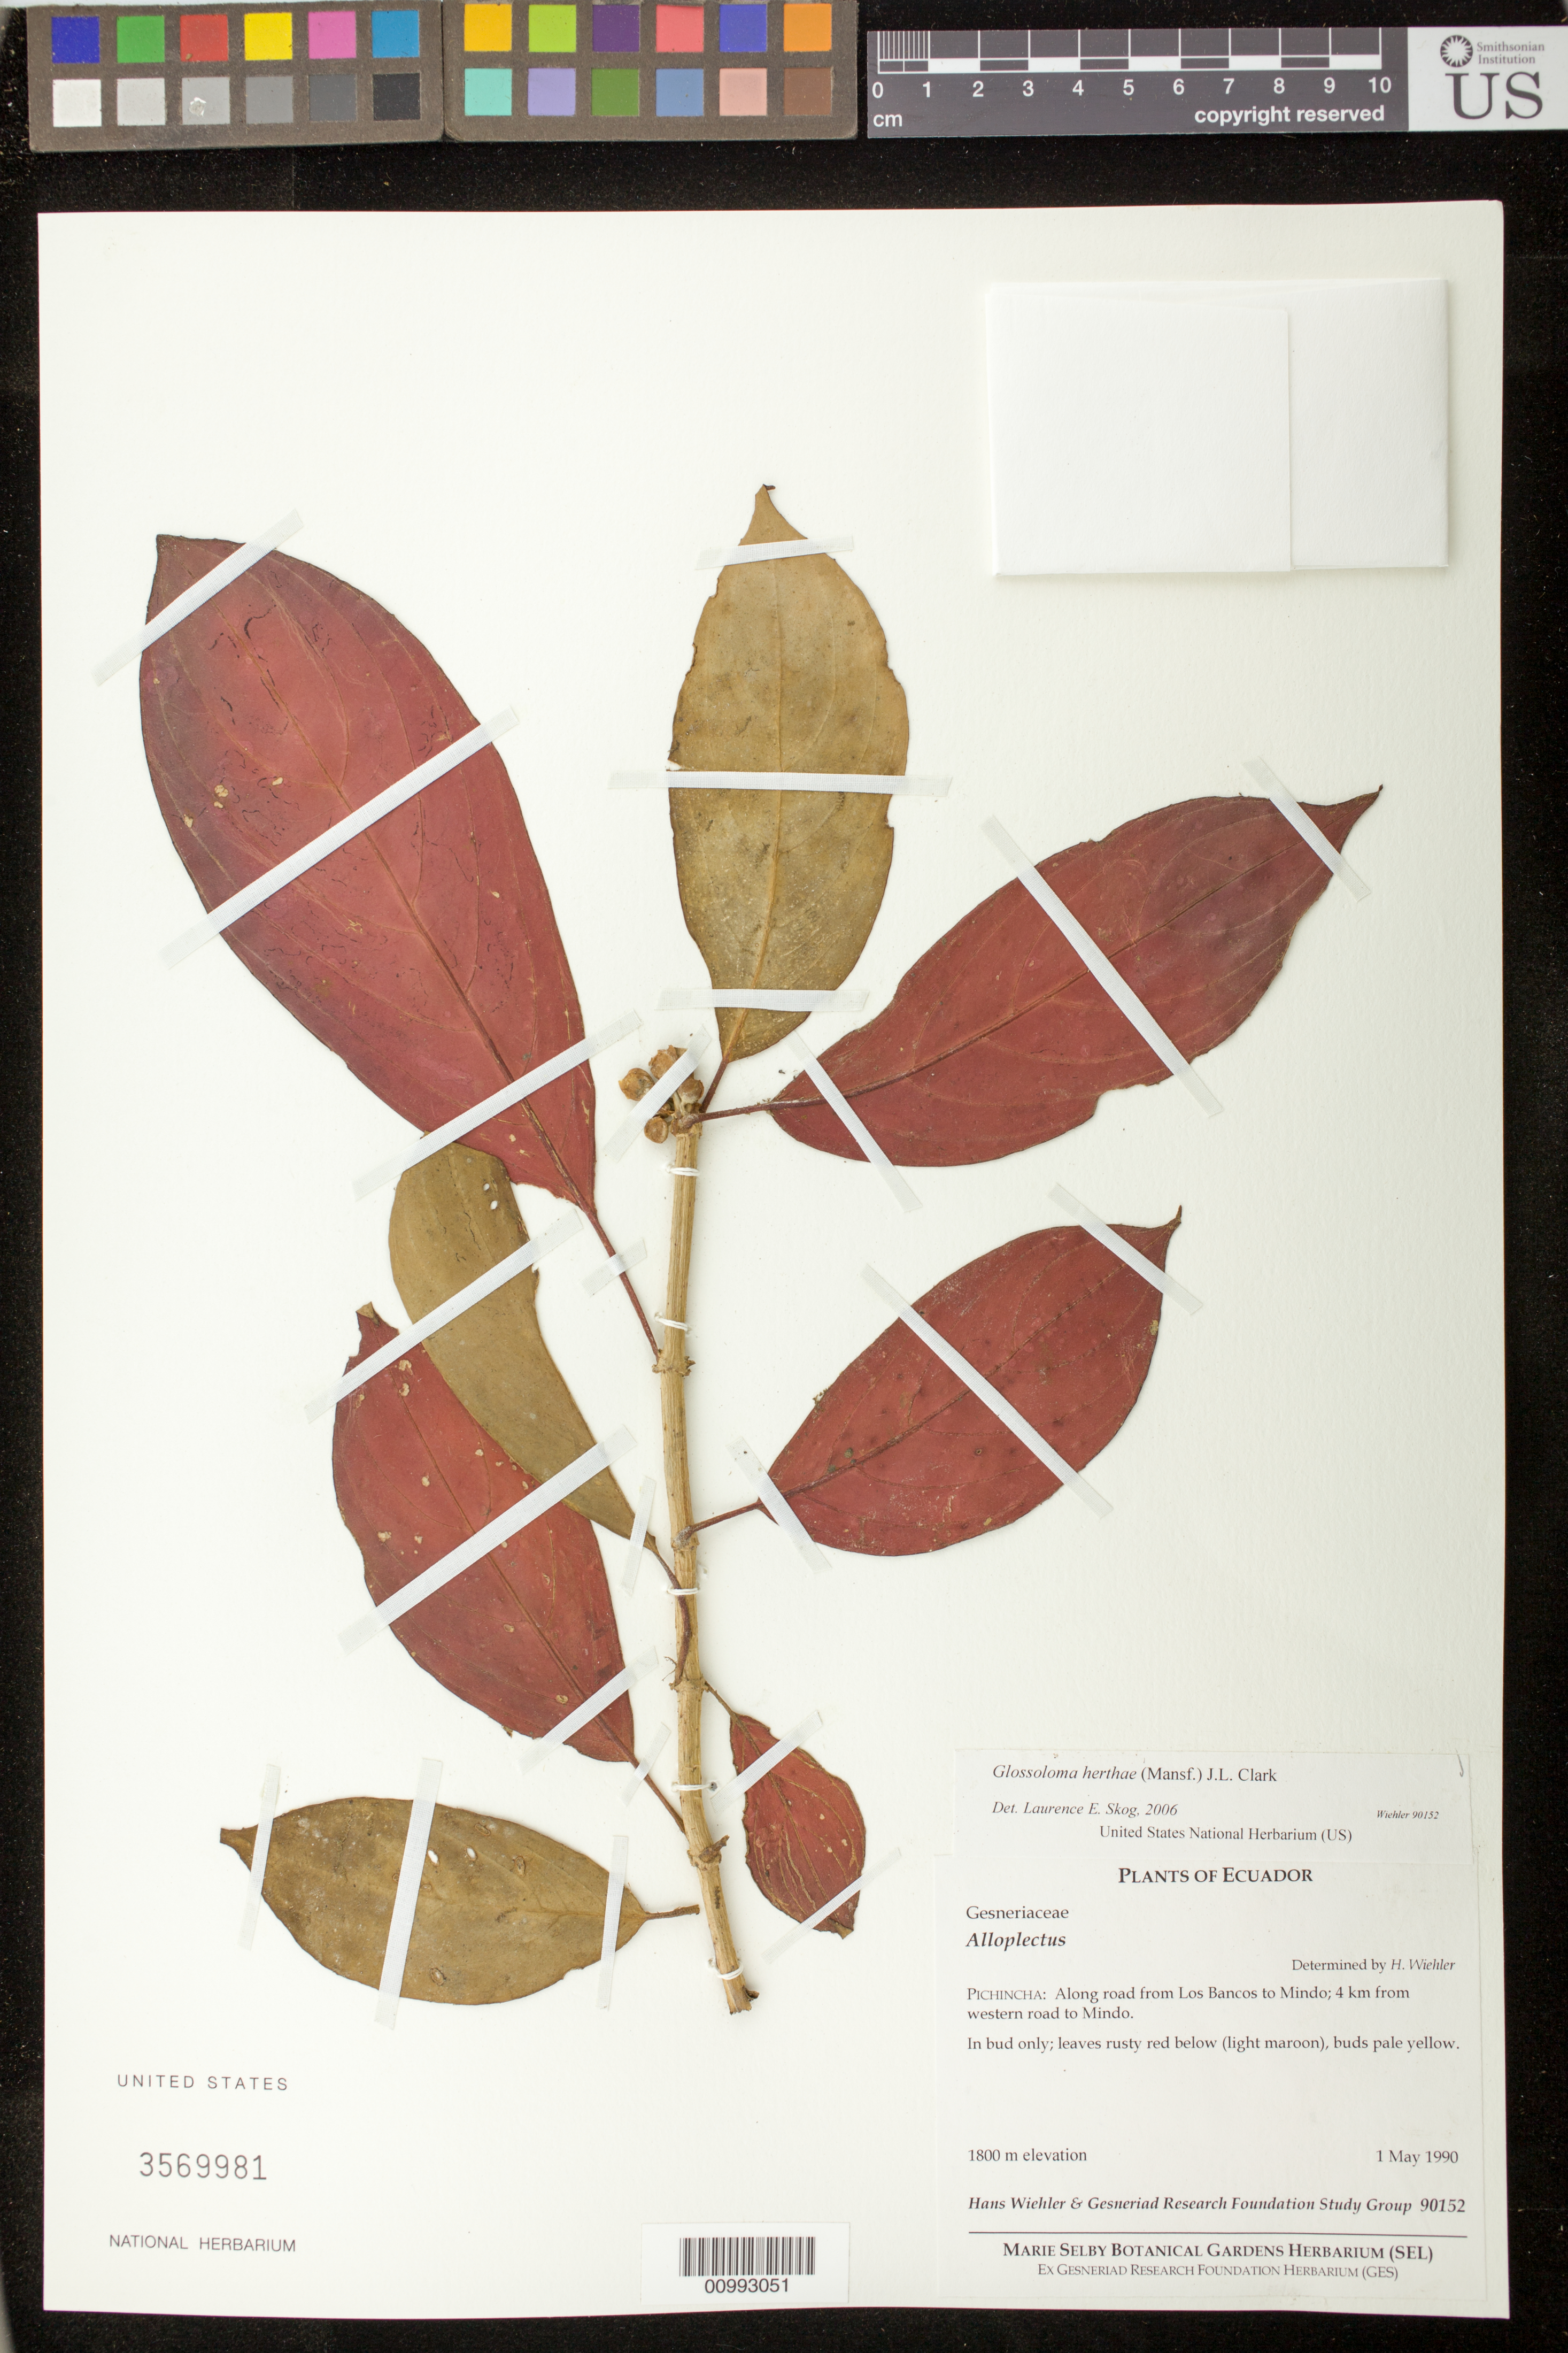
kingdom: Plantae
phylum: Tracheophyta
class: Magnoliopsida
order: Lamiales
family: Gesneriaceae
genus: Glossoloma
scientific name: Glossoloma herthae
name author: (Mansf.) J.L. Clark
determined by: Skog, Laurence E.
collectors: H. J. Wiehler & Gesneriad Research Foundation Study Group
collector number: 90152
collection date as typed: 01 May 1990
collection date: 1990-05-01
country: Ecuador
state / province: Pichincha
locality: Pichincha: along road from Los Bancos to Mindo; 4 km from western road to Mindo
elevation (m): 1800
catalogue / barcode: US 3569981